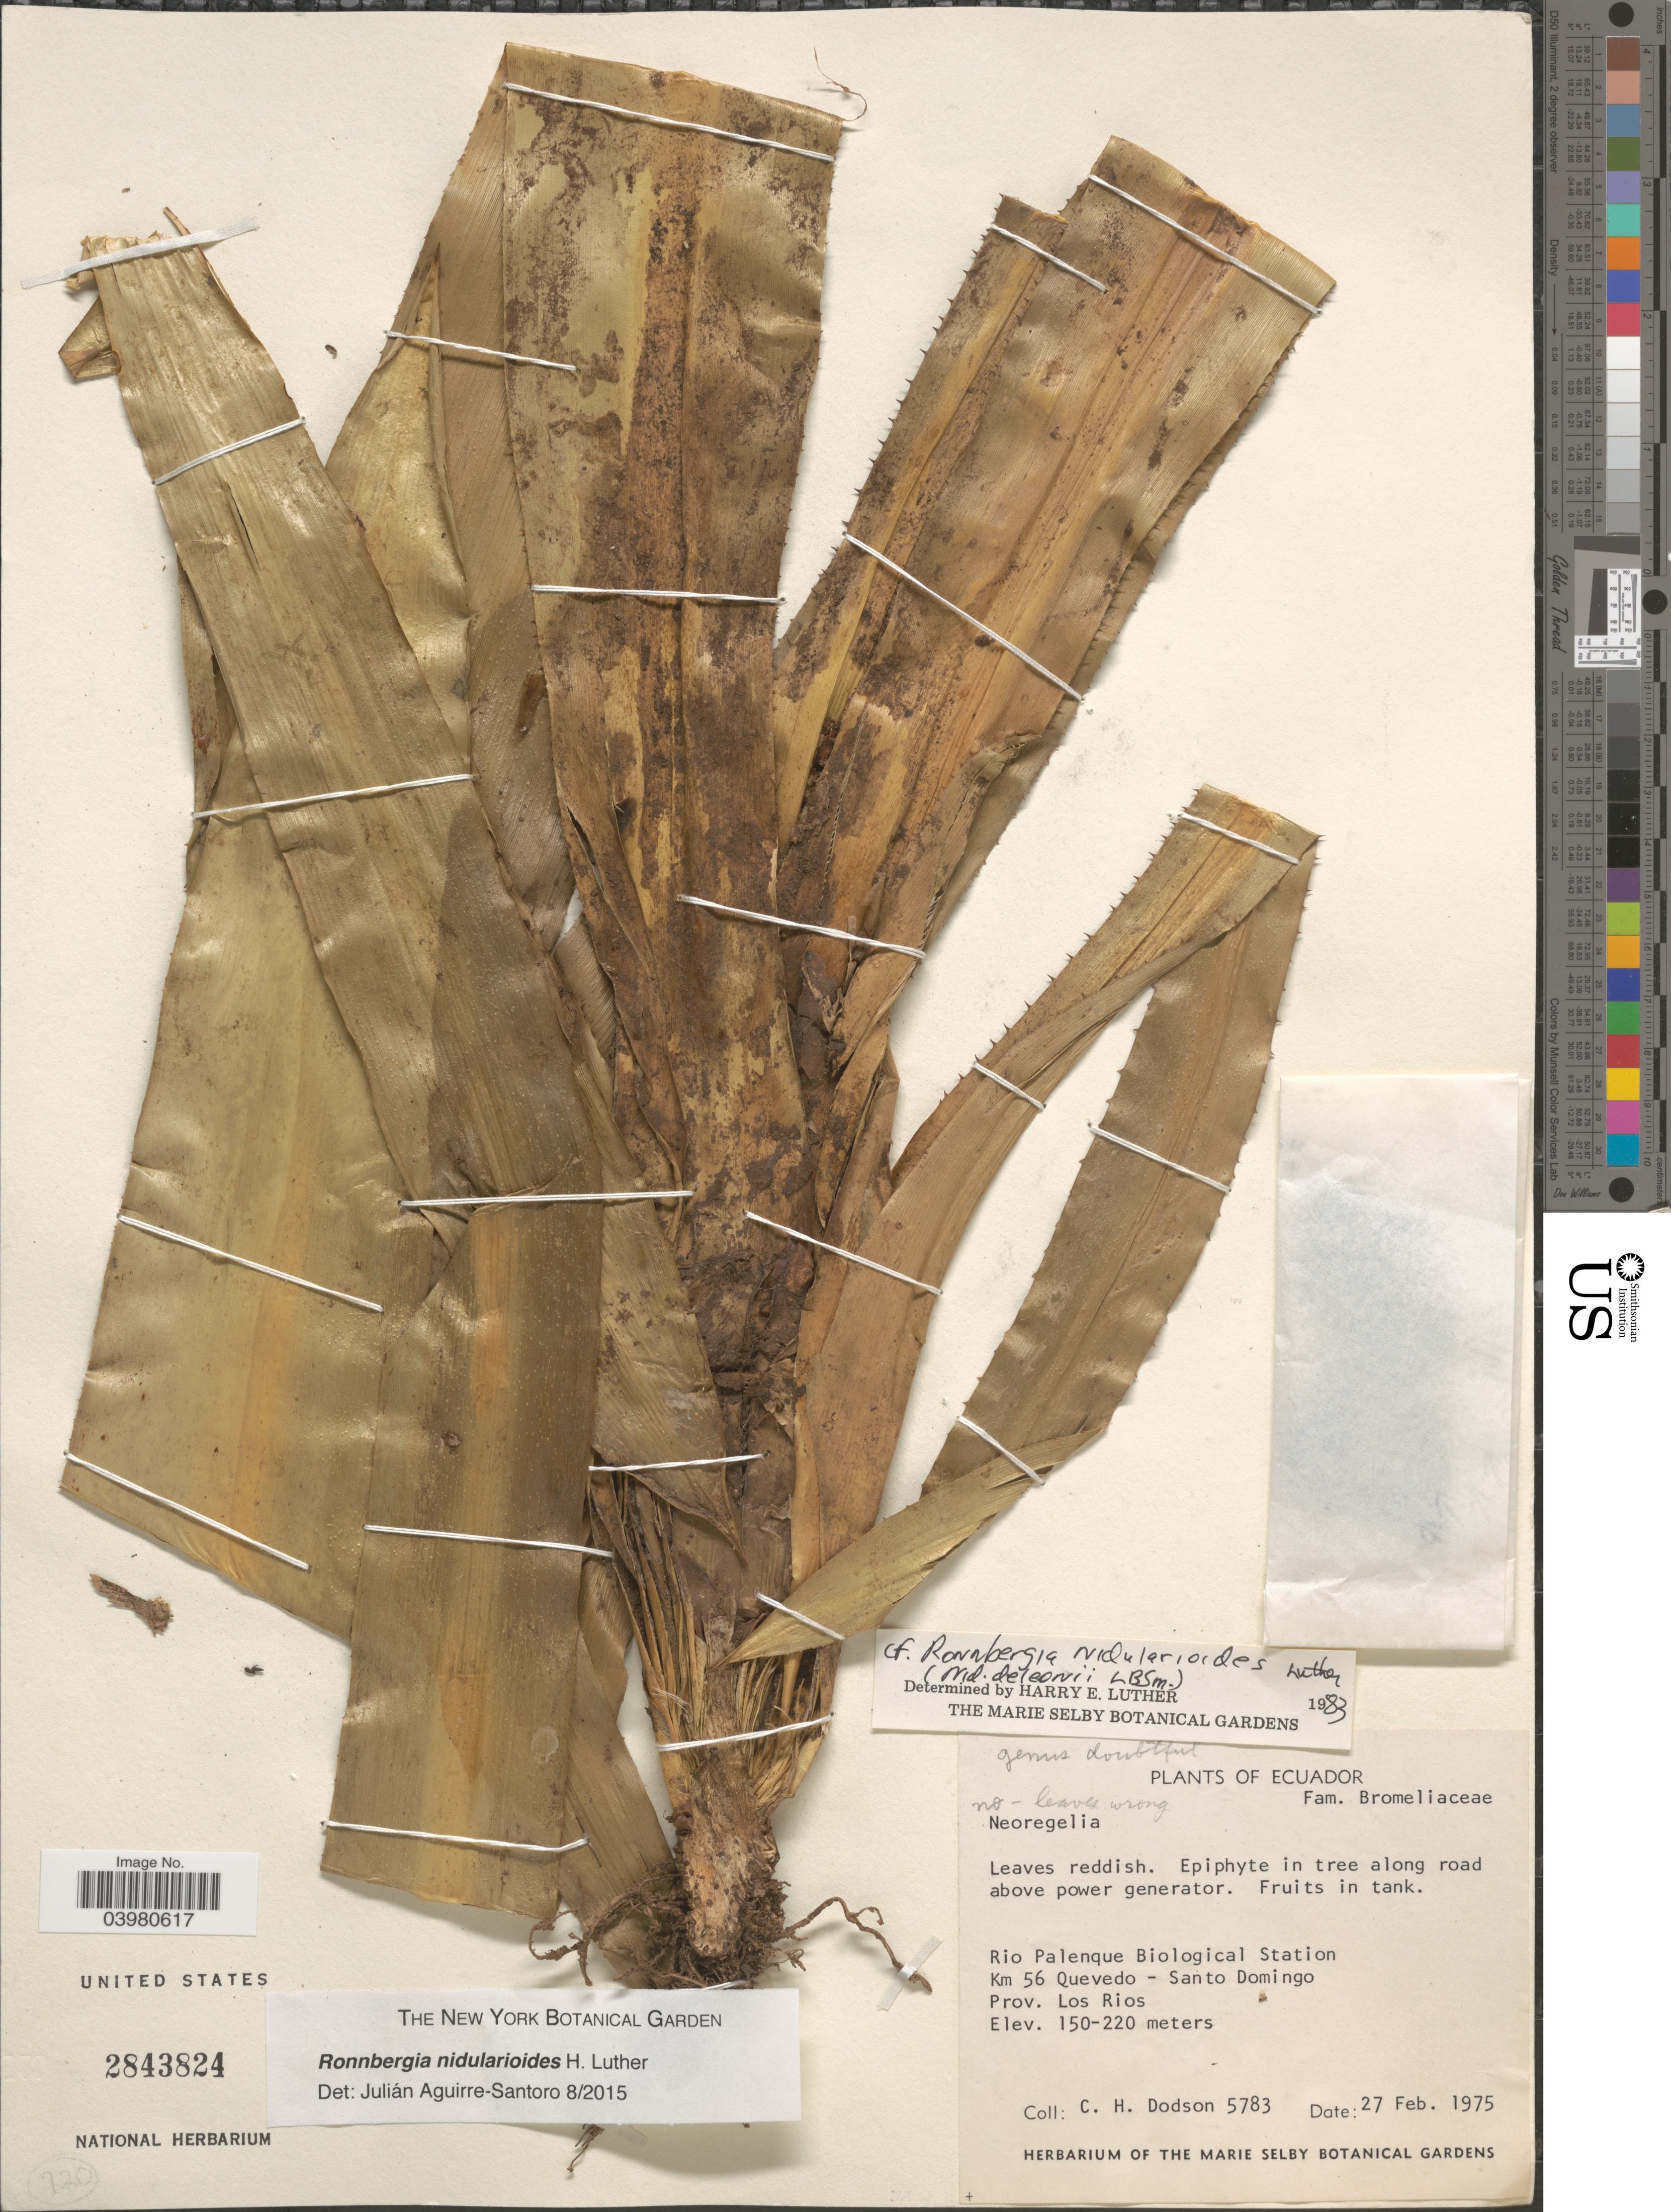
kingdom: Plantae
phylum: Tracheophyta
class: Liliopsida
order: Poales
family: Bromeliaceae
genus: Ronnbergia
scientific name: Ronnbergia nidularioides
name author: H. Luther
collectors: C. H. Dodson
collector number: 5783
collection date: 1975-02-27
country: Ecuador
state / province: Los Ríos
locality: Rio Palenque Biological Station. Km 56 Quevedo - Santo Domingo.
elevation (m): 150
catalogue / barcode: US 2843824